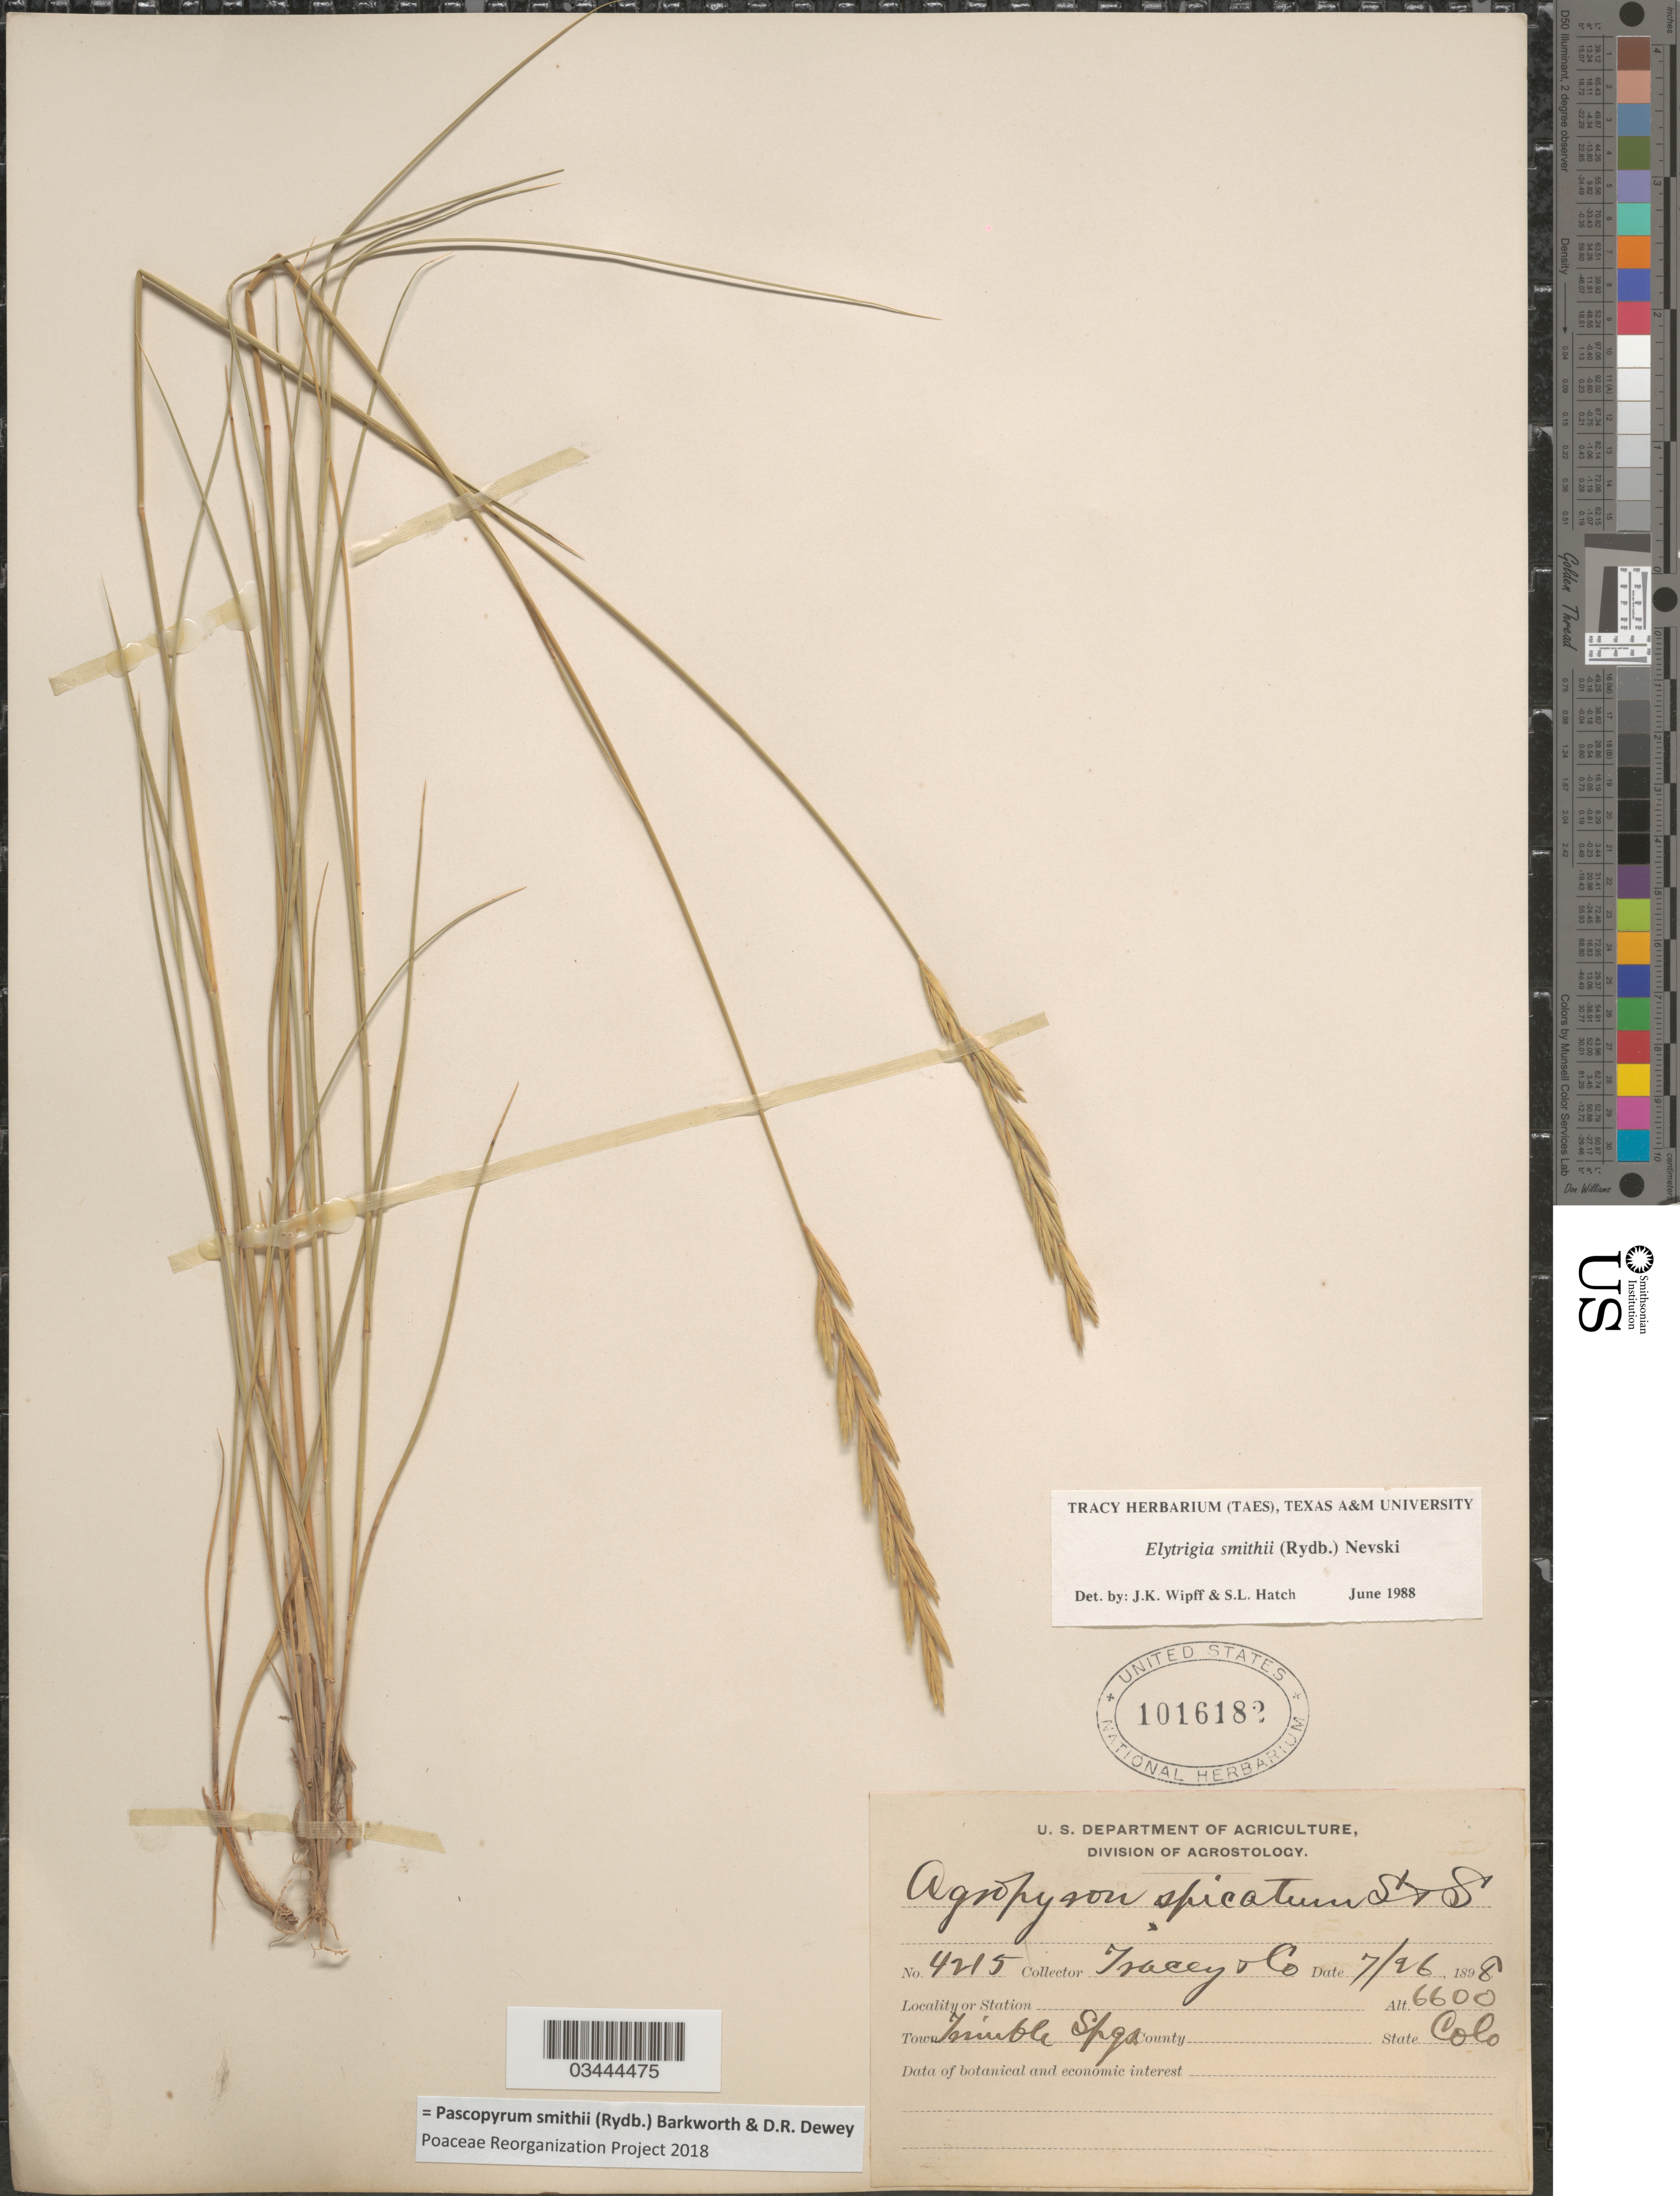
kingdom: Plantae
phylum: Tracheophyta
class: Liliopsida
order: Poales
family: Poaceae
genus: Pascopyrum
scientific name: Pascopyrum smithii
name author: (Rydb.) Barkworth & Dewey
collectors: Tracey & et al.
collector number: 4215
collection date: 1898-07-26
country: United States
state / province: Colorado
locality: Town Trimble Spgs.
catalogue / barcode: US 1016182